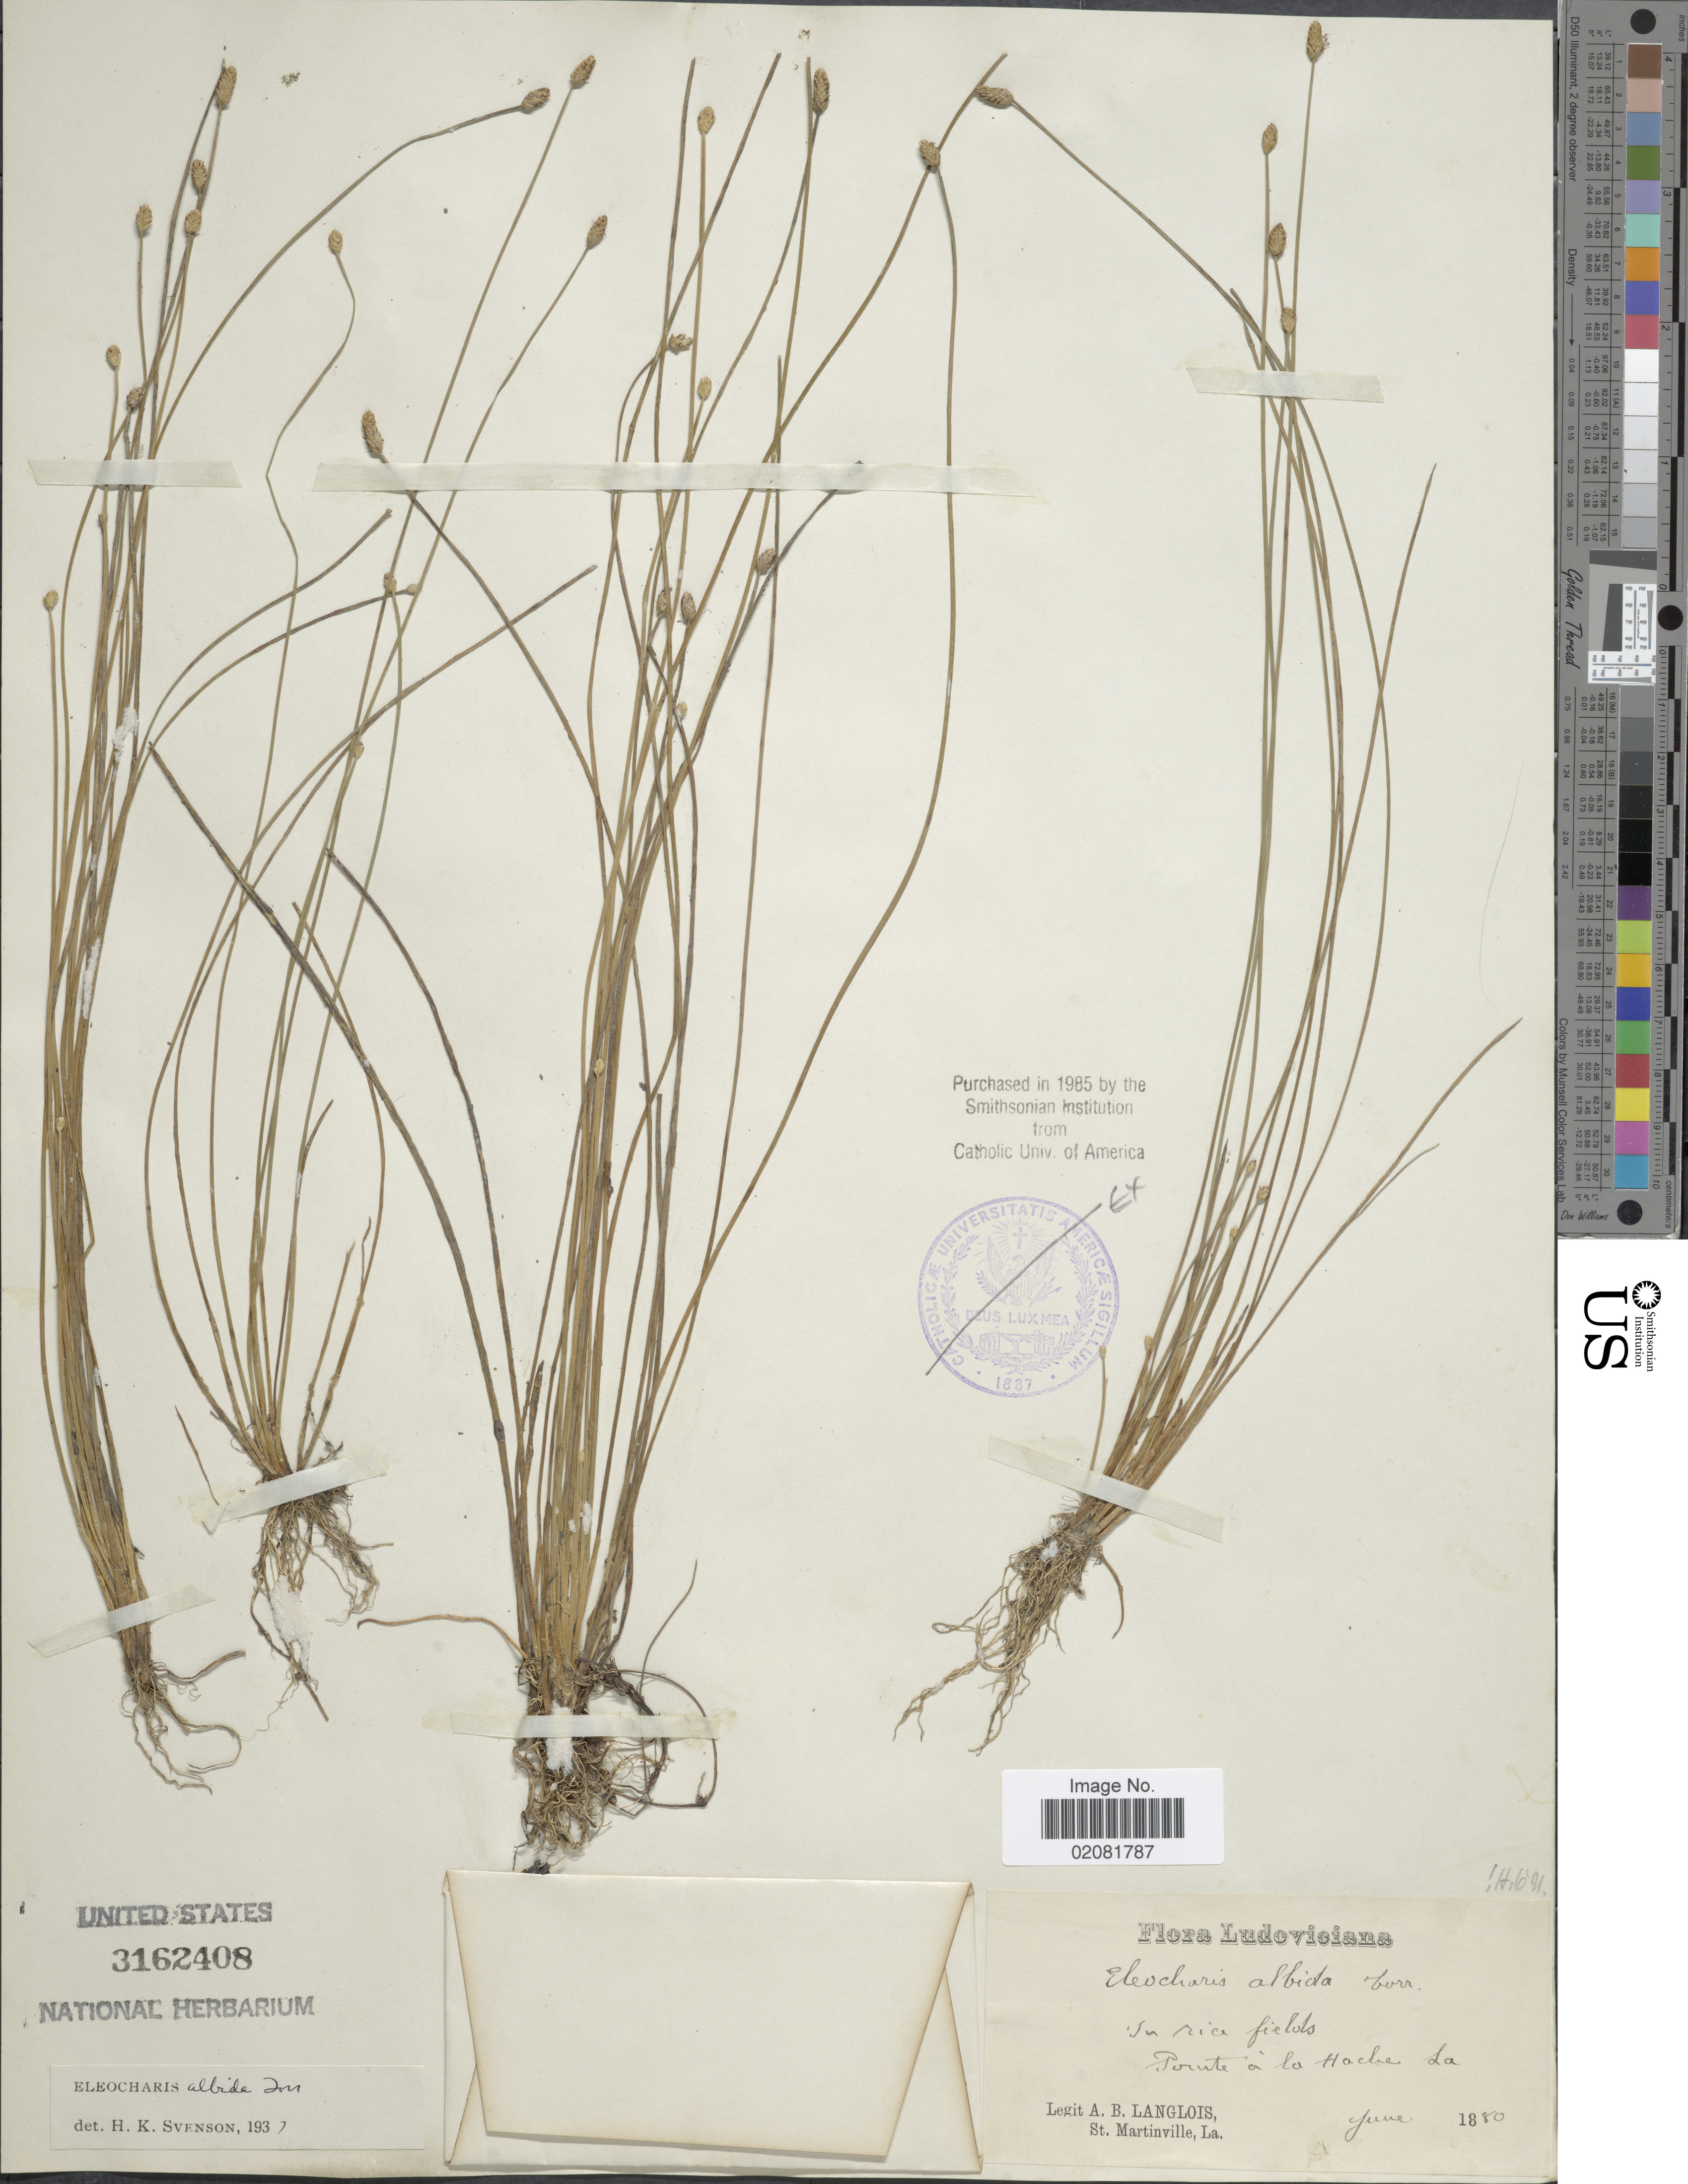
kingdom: Plantae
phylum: Tracheophyta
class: Liliopsida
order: Poales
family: Cyperaceae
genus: Eleocharis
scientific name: Eleocharis albida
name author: Torr.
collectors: A. Langlois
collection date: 1880-06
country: United States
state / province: Louisiana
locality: Pointe a la Hache La. Ludoviciana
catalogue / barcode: US 3162408